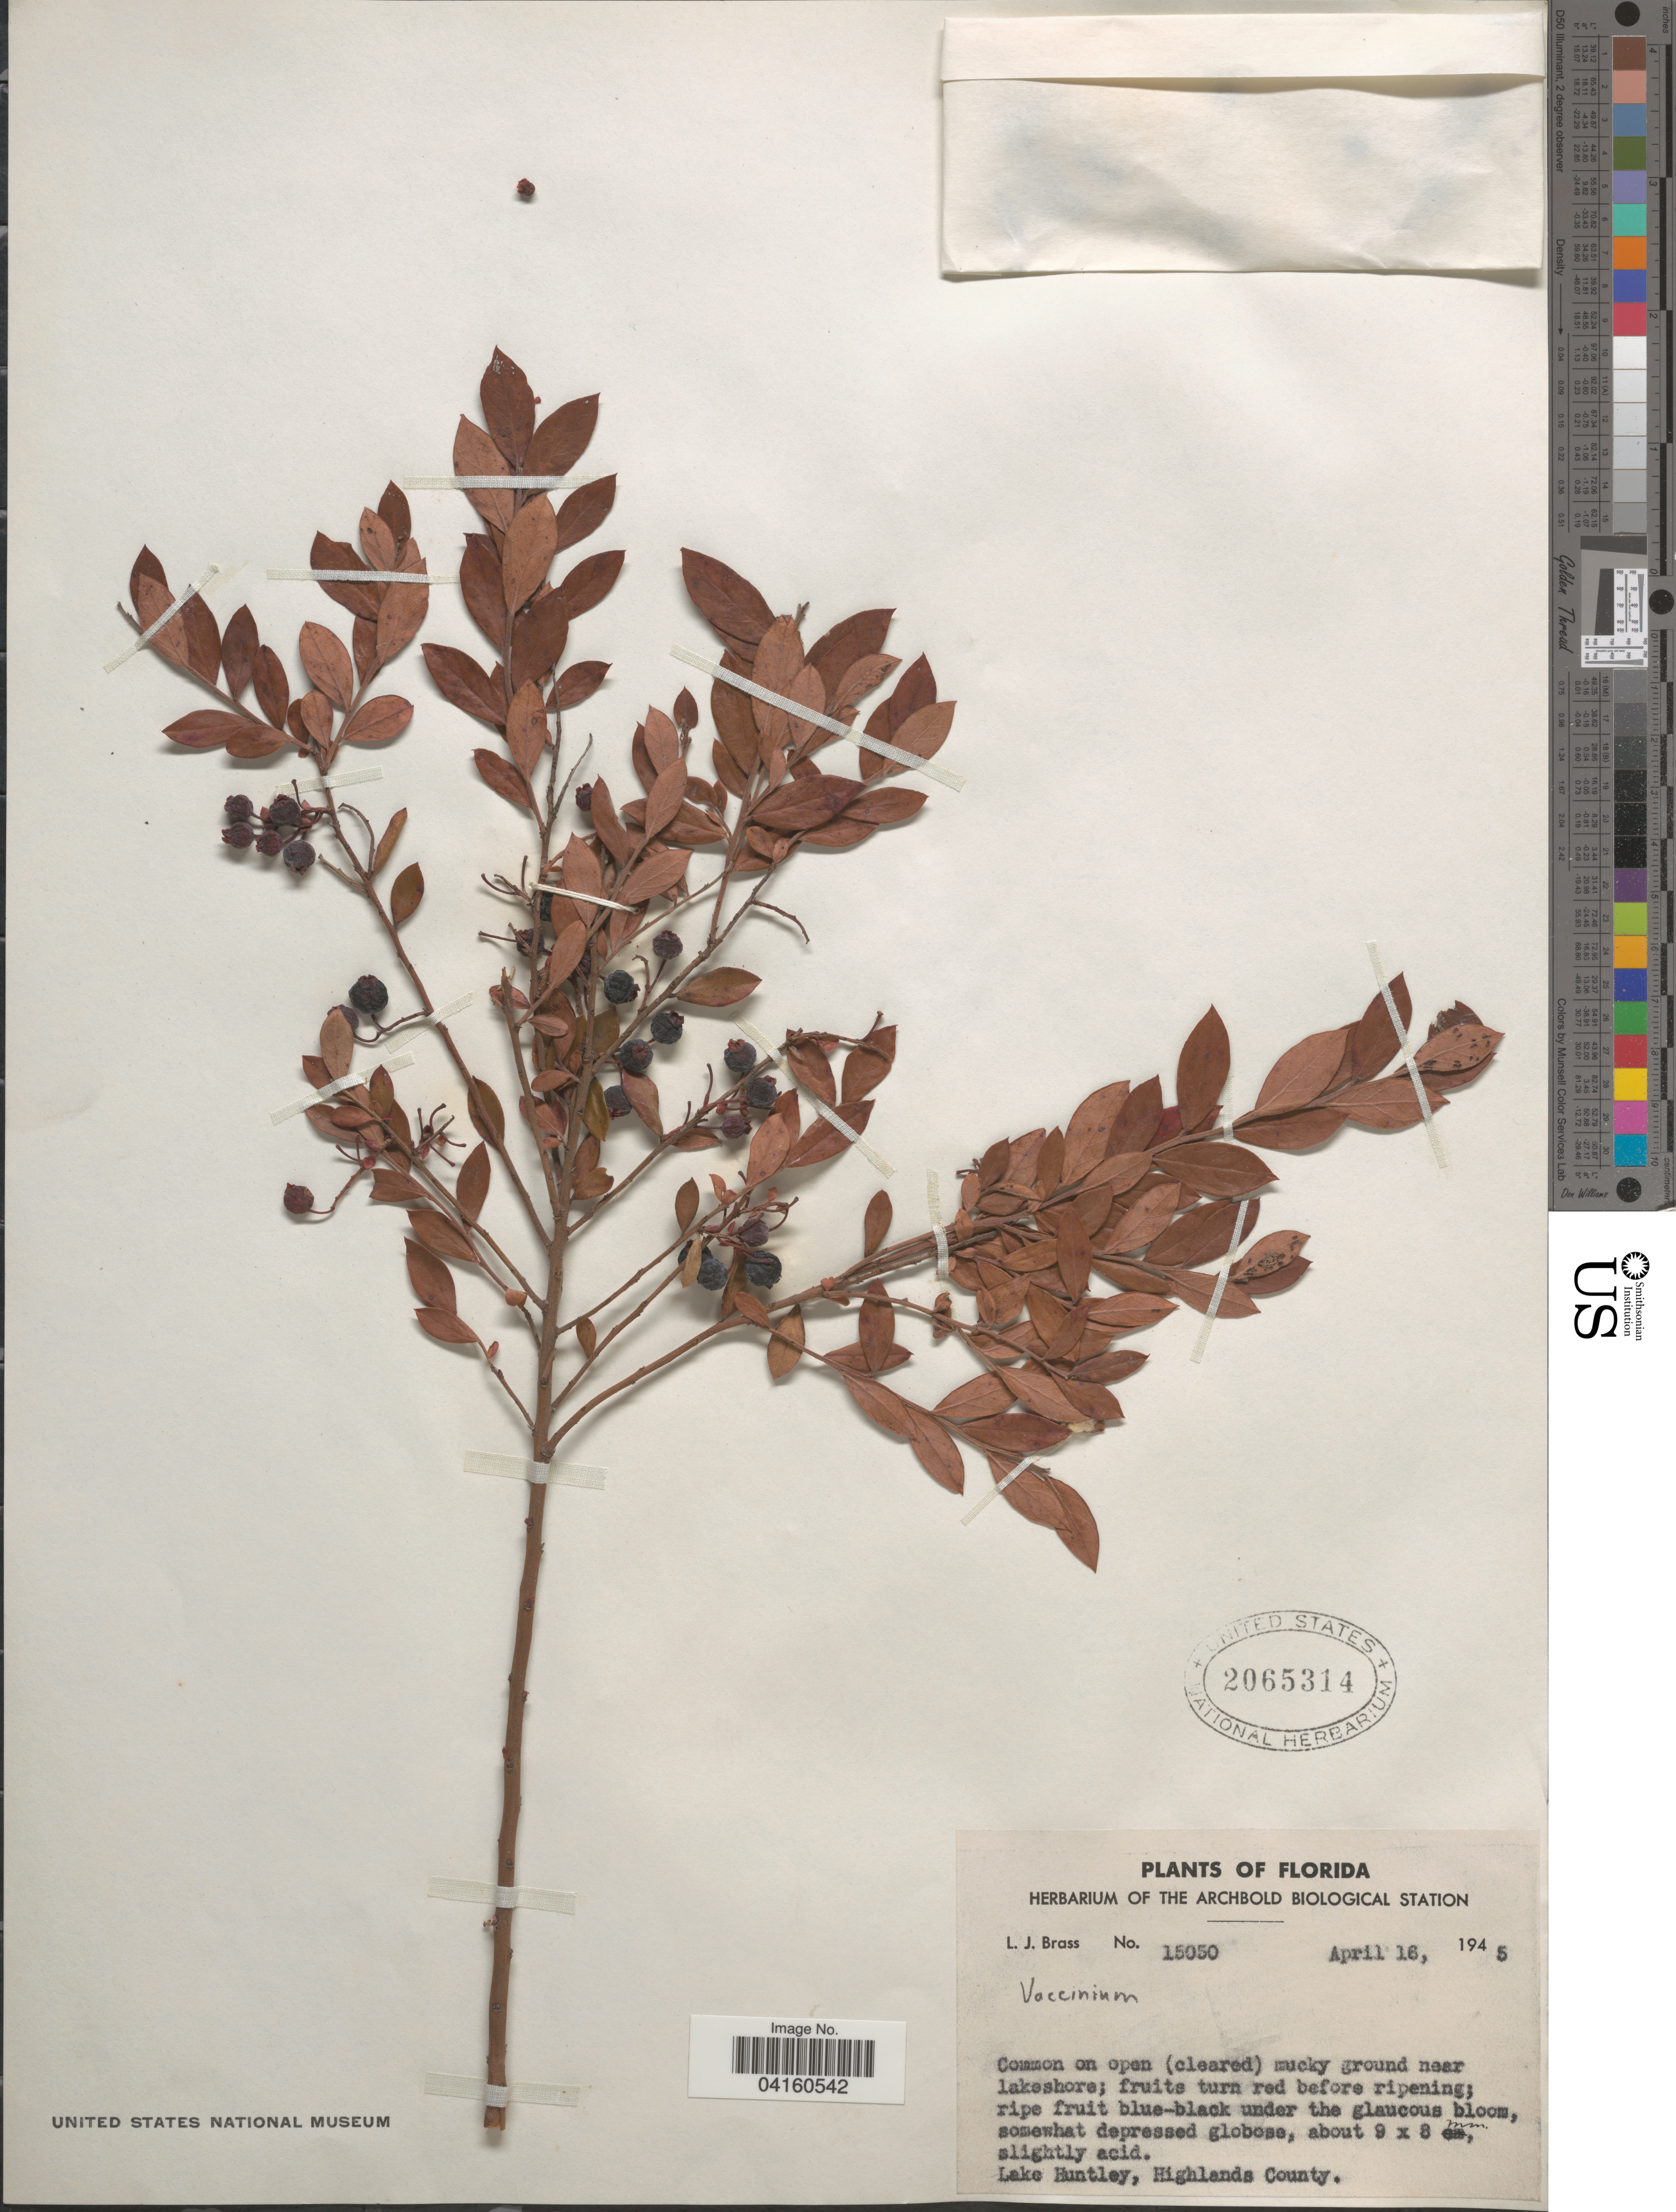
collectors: L. J. Brass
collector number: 15050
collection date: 1945-04-16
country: United States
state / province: Florida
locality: Lake Huntley, Highlands County.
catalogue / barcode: US 2065314